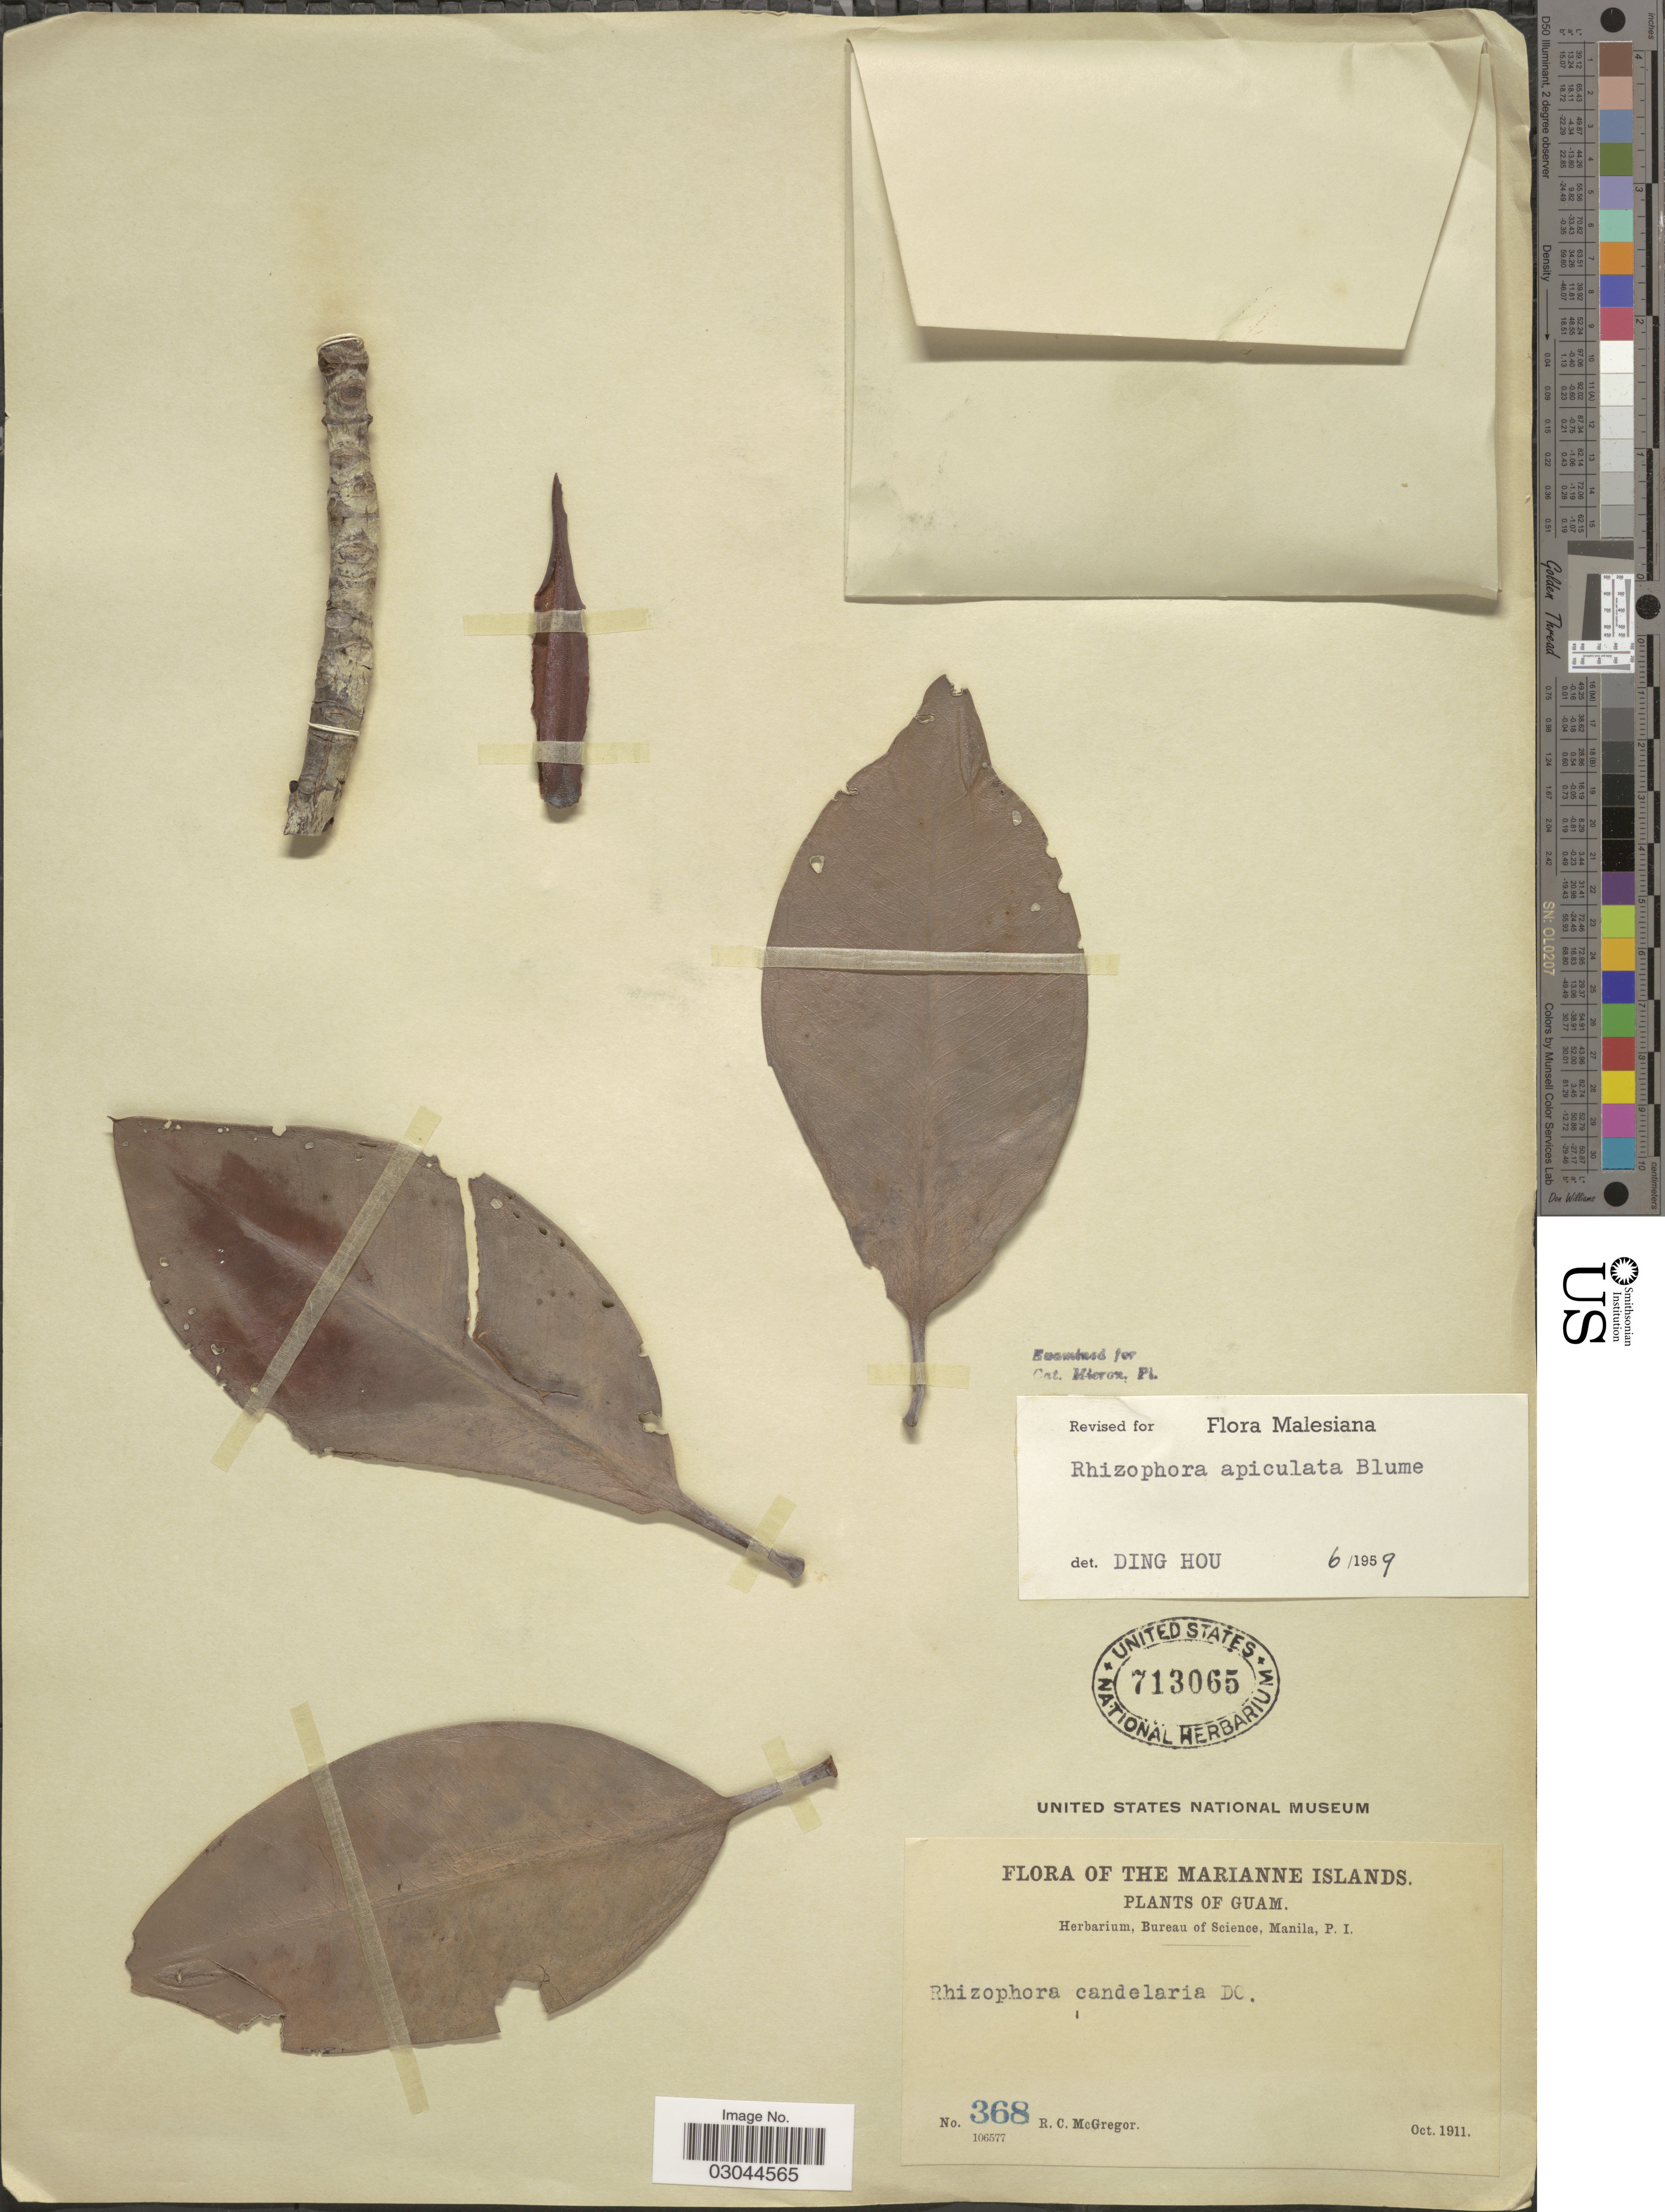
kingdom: Plantae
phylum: Tracheophyta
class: Magnoliopsida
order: Malpighiales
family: Rhizophoraceae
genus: Rhizophora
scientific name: Rhizophora apiculata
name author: Blume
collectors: R. C. McGregor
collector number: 368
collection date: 1911-10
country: Guam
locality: The Marianne Islands.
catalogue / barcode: US 713065